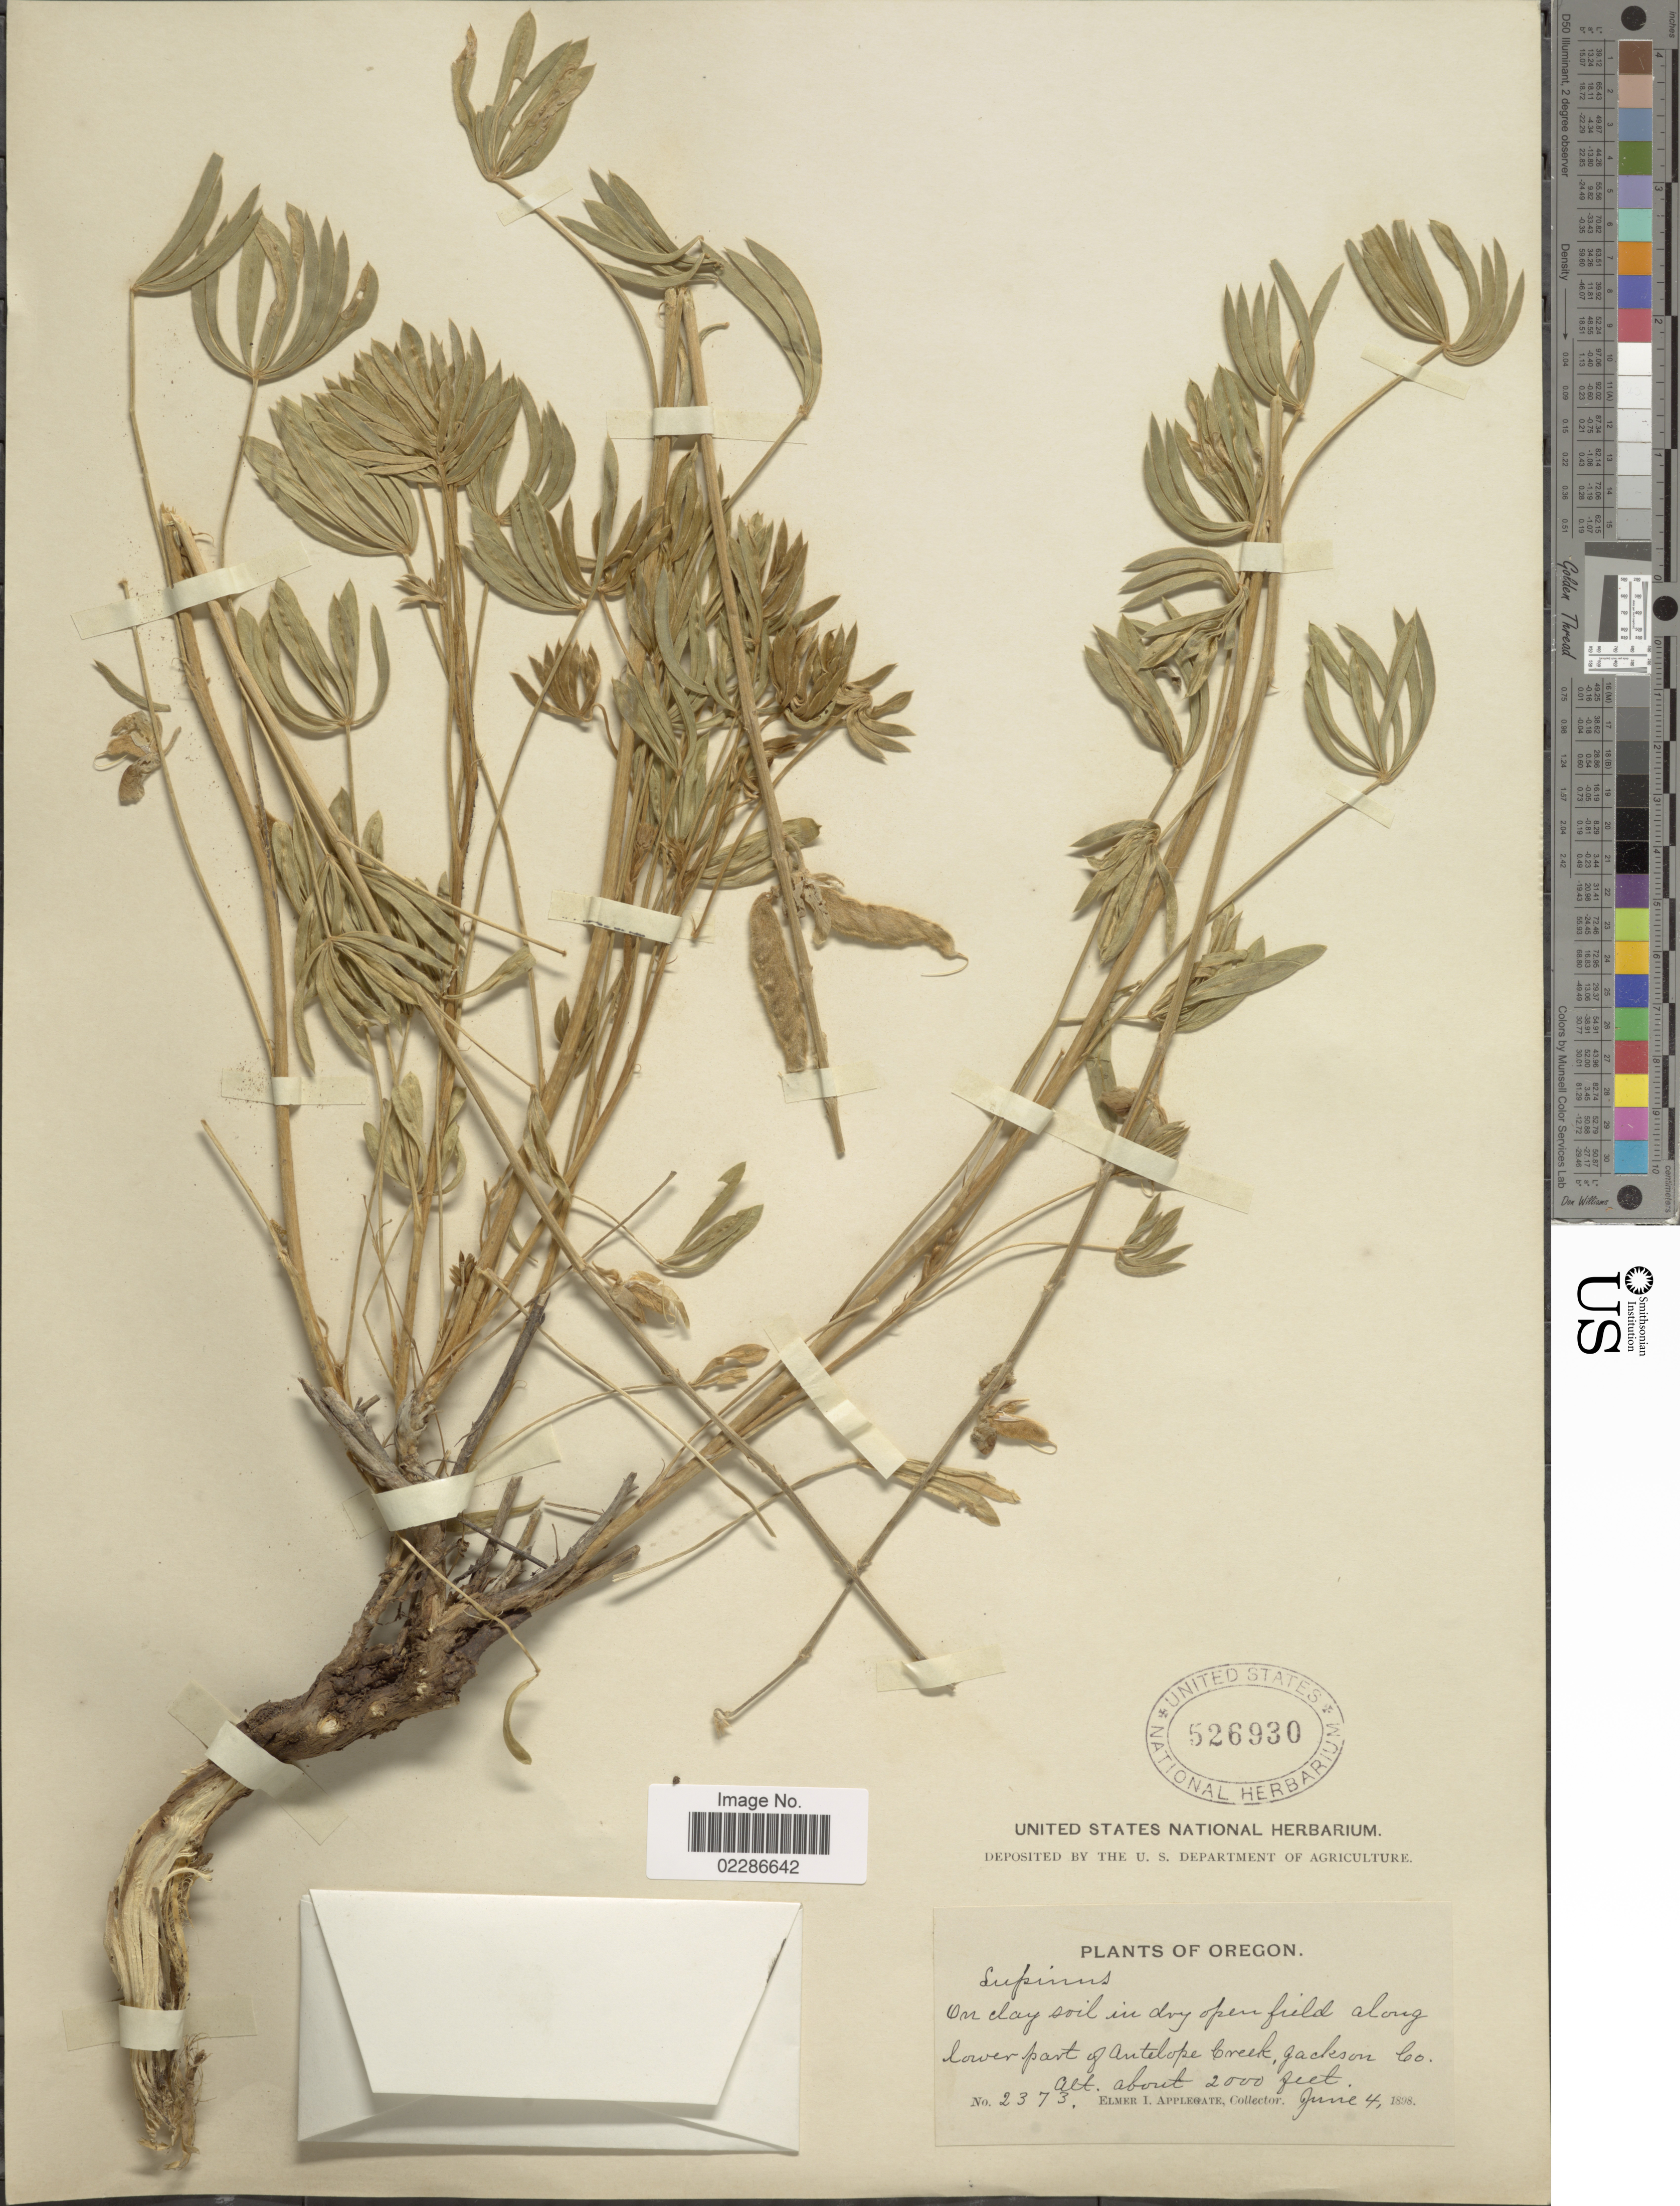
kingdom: Plantae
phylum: Tracheophyta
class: Magnoliopsida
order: Fabales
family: Fabaceae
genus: Lupinus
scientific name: Lupinus ornatus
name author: Douglas ex Lindl.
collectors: E. I. Applegate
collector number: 2373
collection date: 1898-06-04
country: United States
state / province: Oregon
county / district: Jackson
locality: On clay soil in dry open field along lower part of Antelope creek, Jackson Co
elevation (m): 610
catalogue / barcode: US 526930